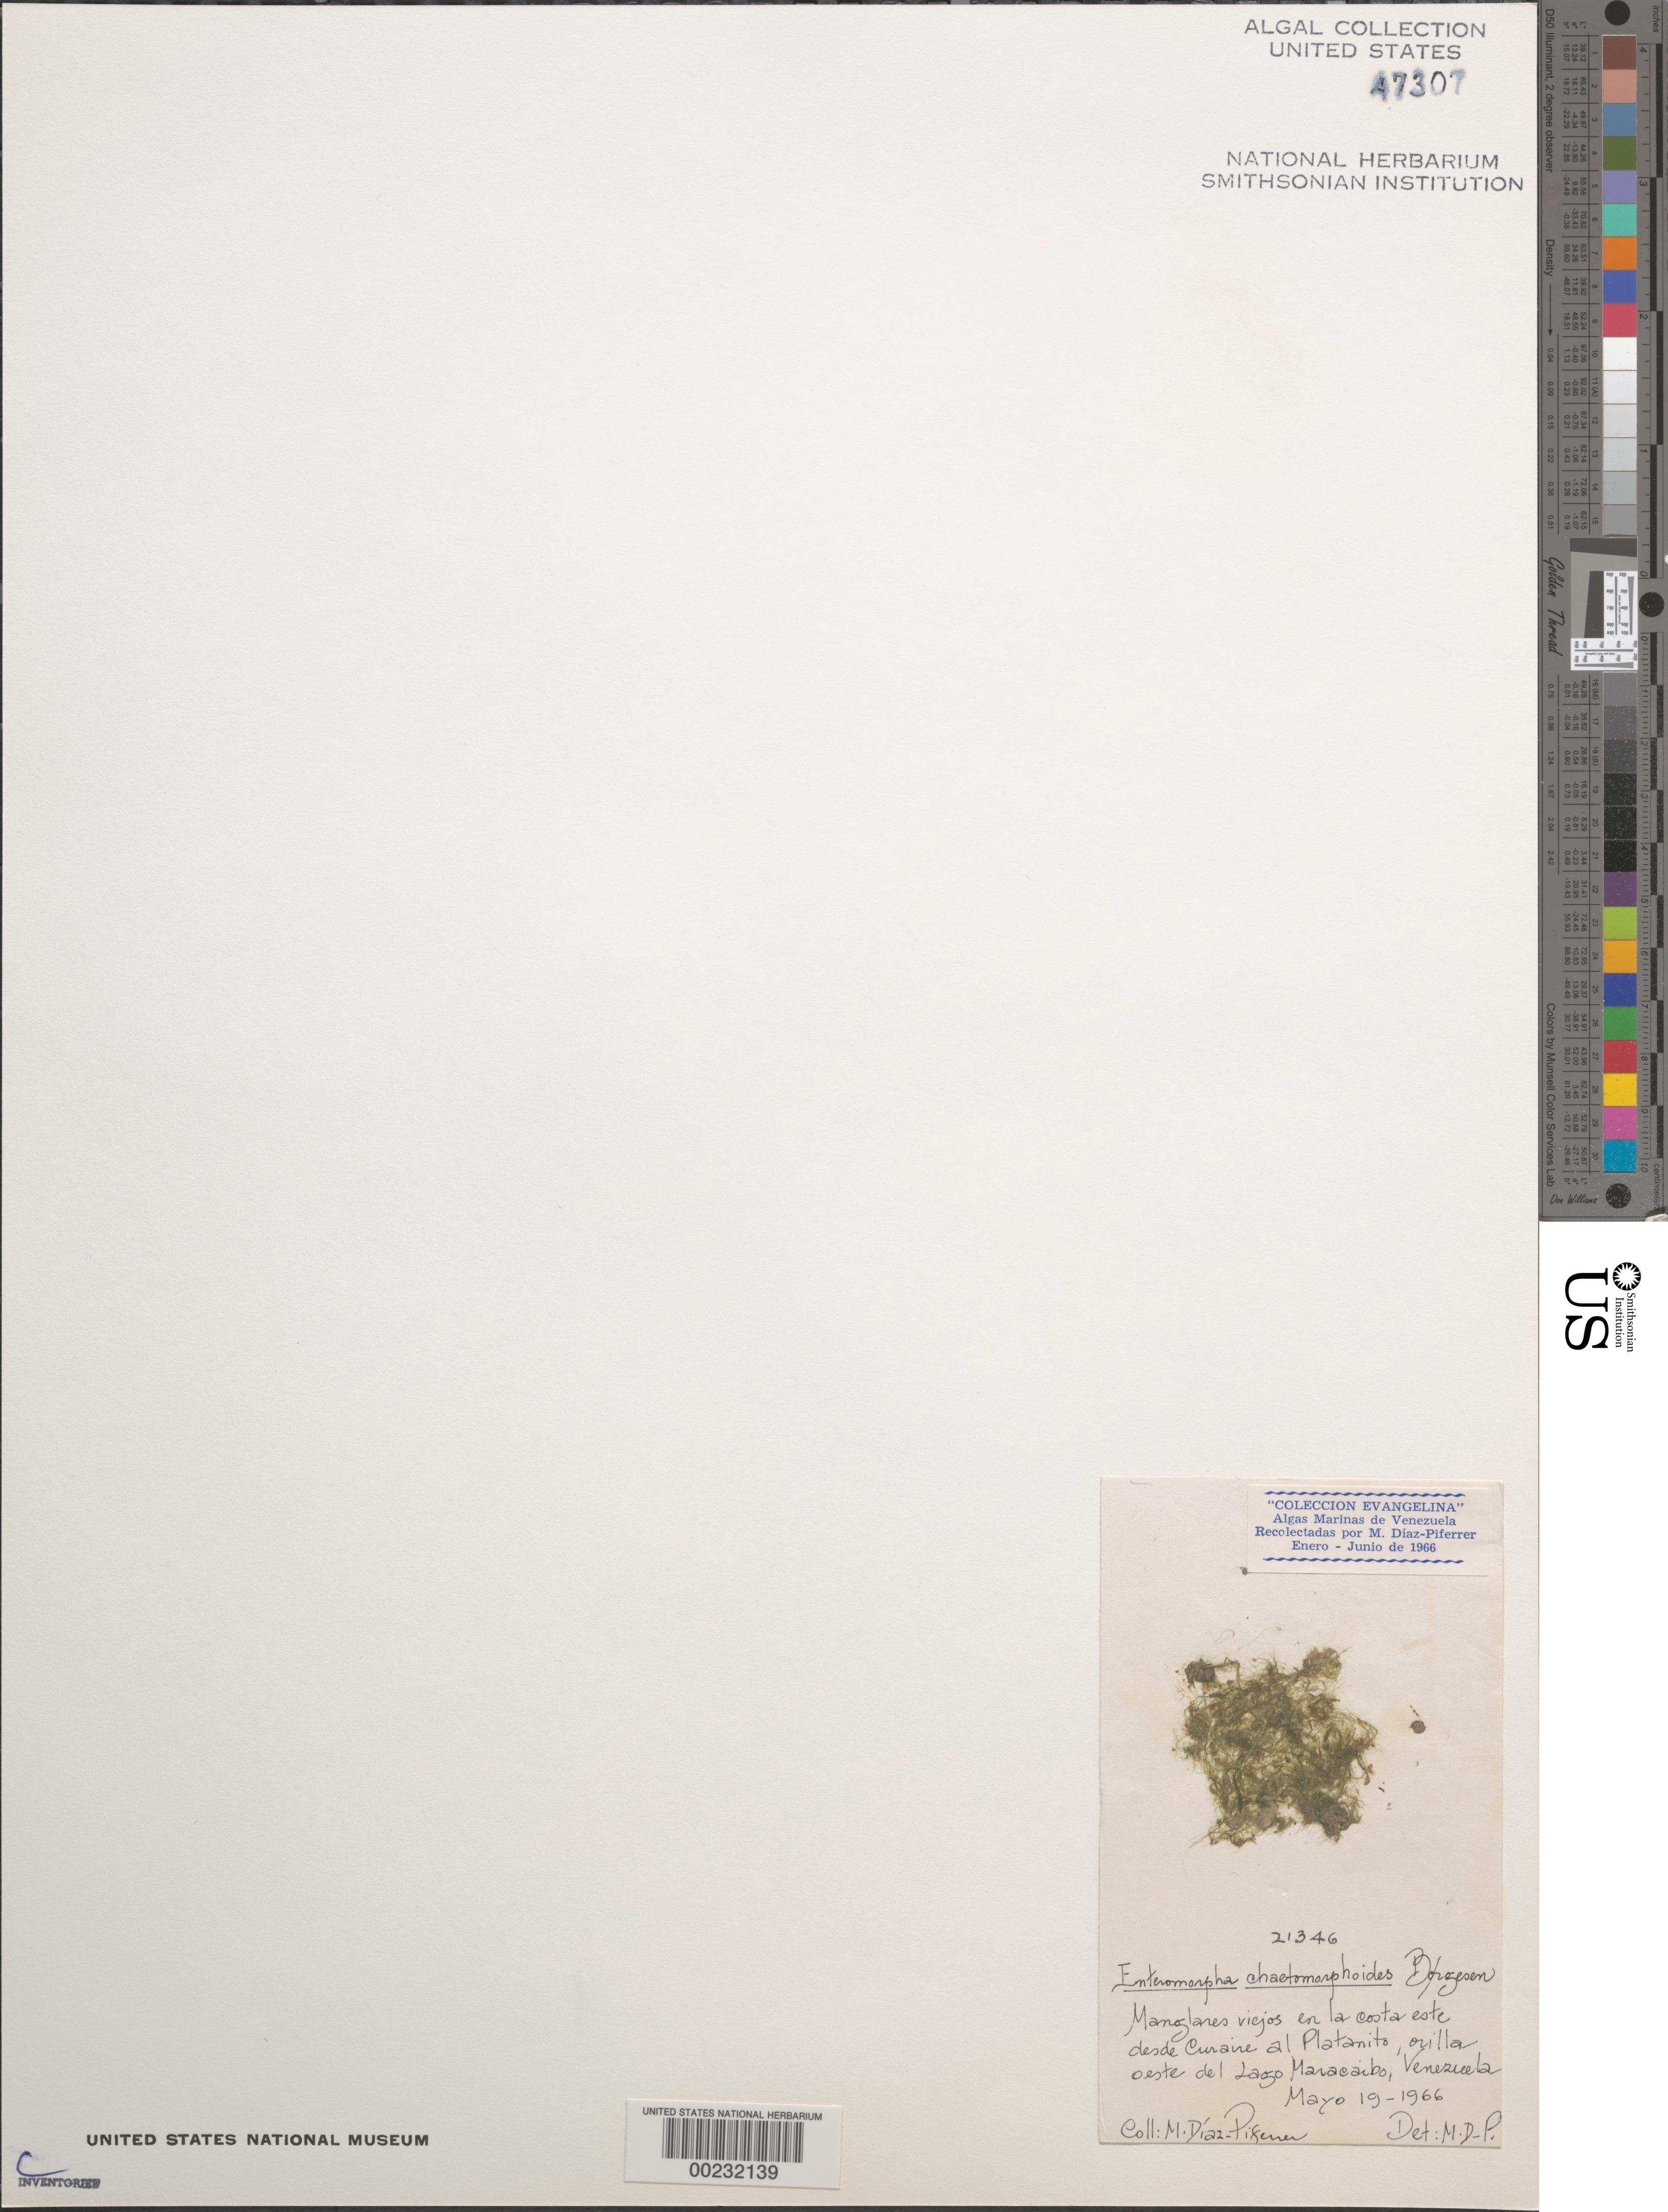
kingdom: Plantae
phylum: Chlorophyta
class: Ulvophyceae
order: Ulvales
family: Ulvaceae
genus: Ulva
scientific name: Ulva chaetomorphoides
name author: (Børgesen) H.S. Hayden et al.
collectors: M. Diaz-Piferrer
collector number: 21346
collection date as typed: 19 May 1966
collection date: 1966-05-19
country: Venezuela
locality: Lago maracaibo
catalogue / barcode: US 47307